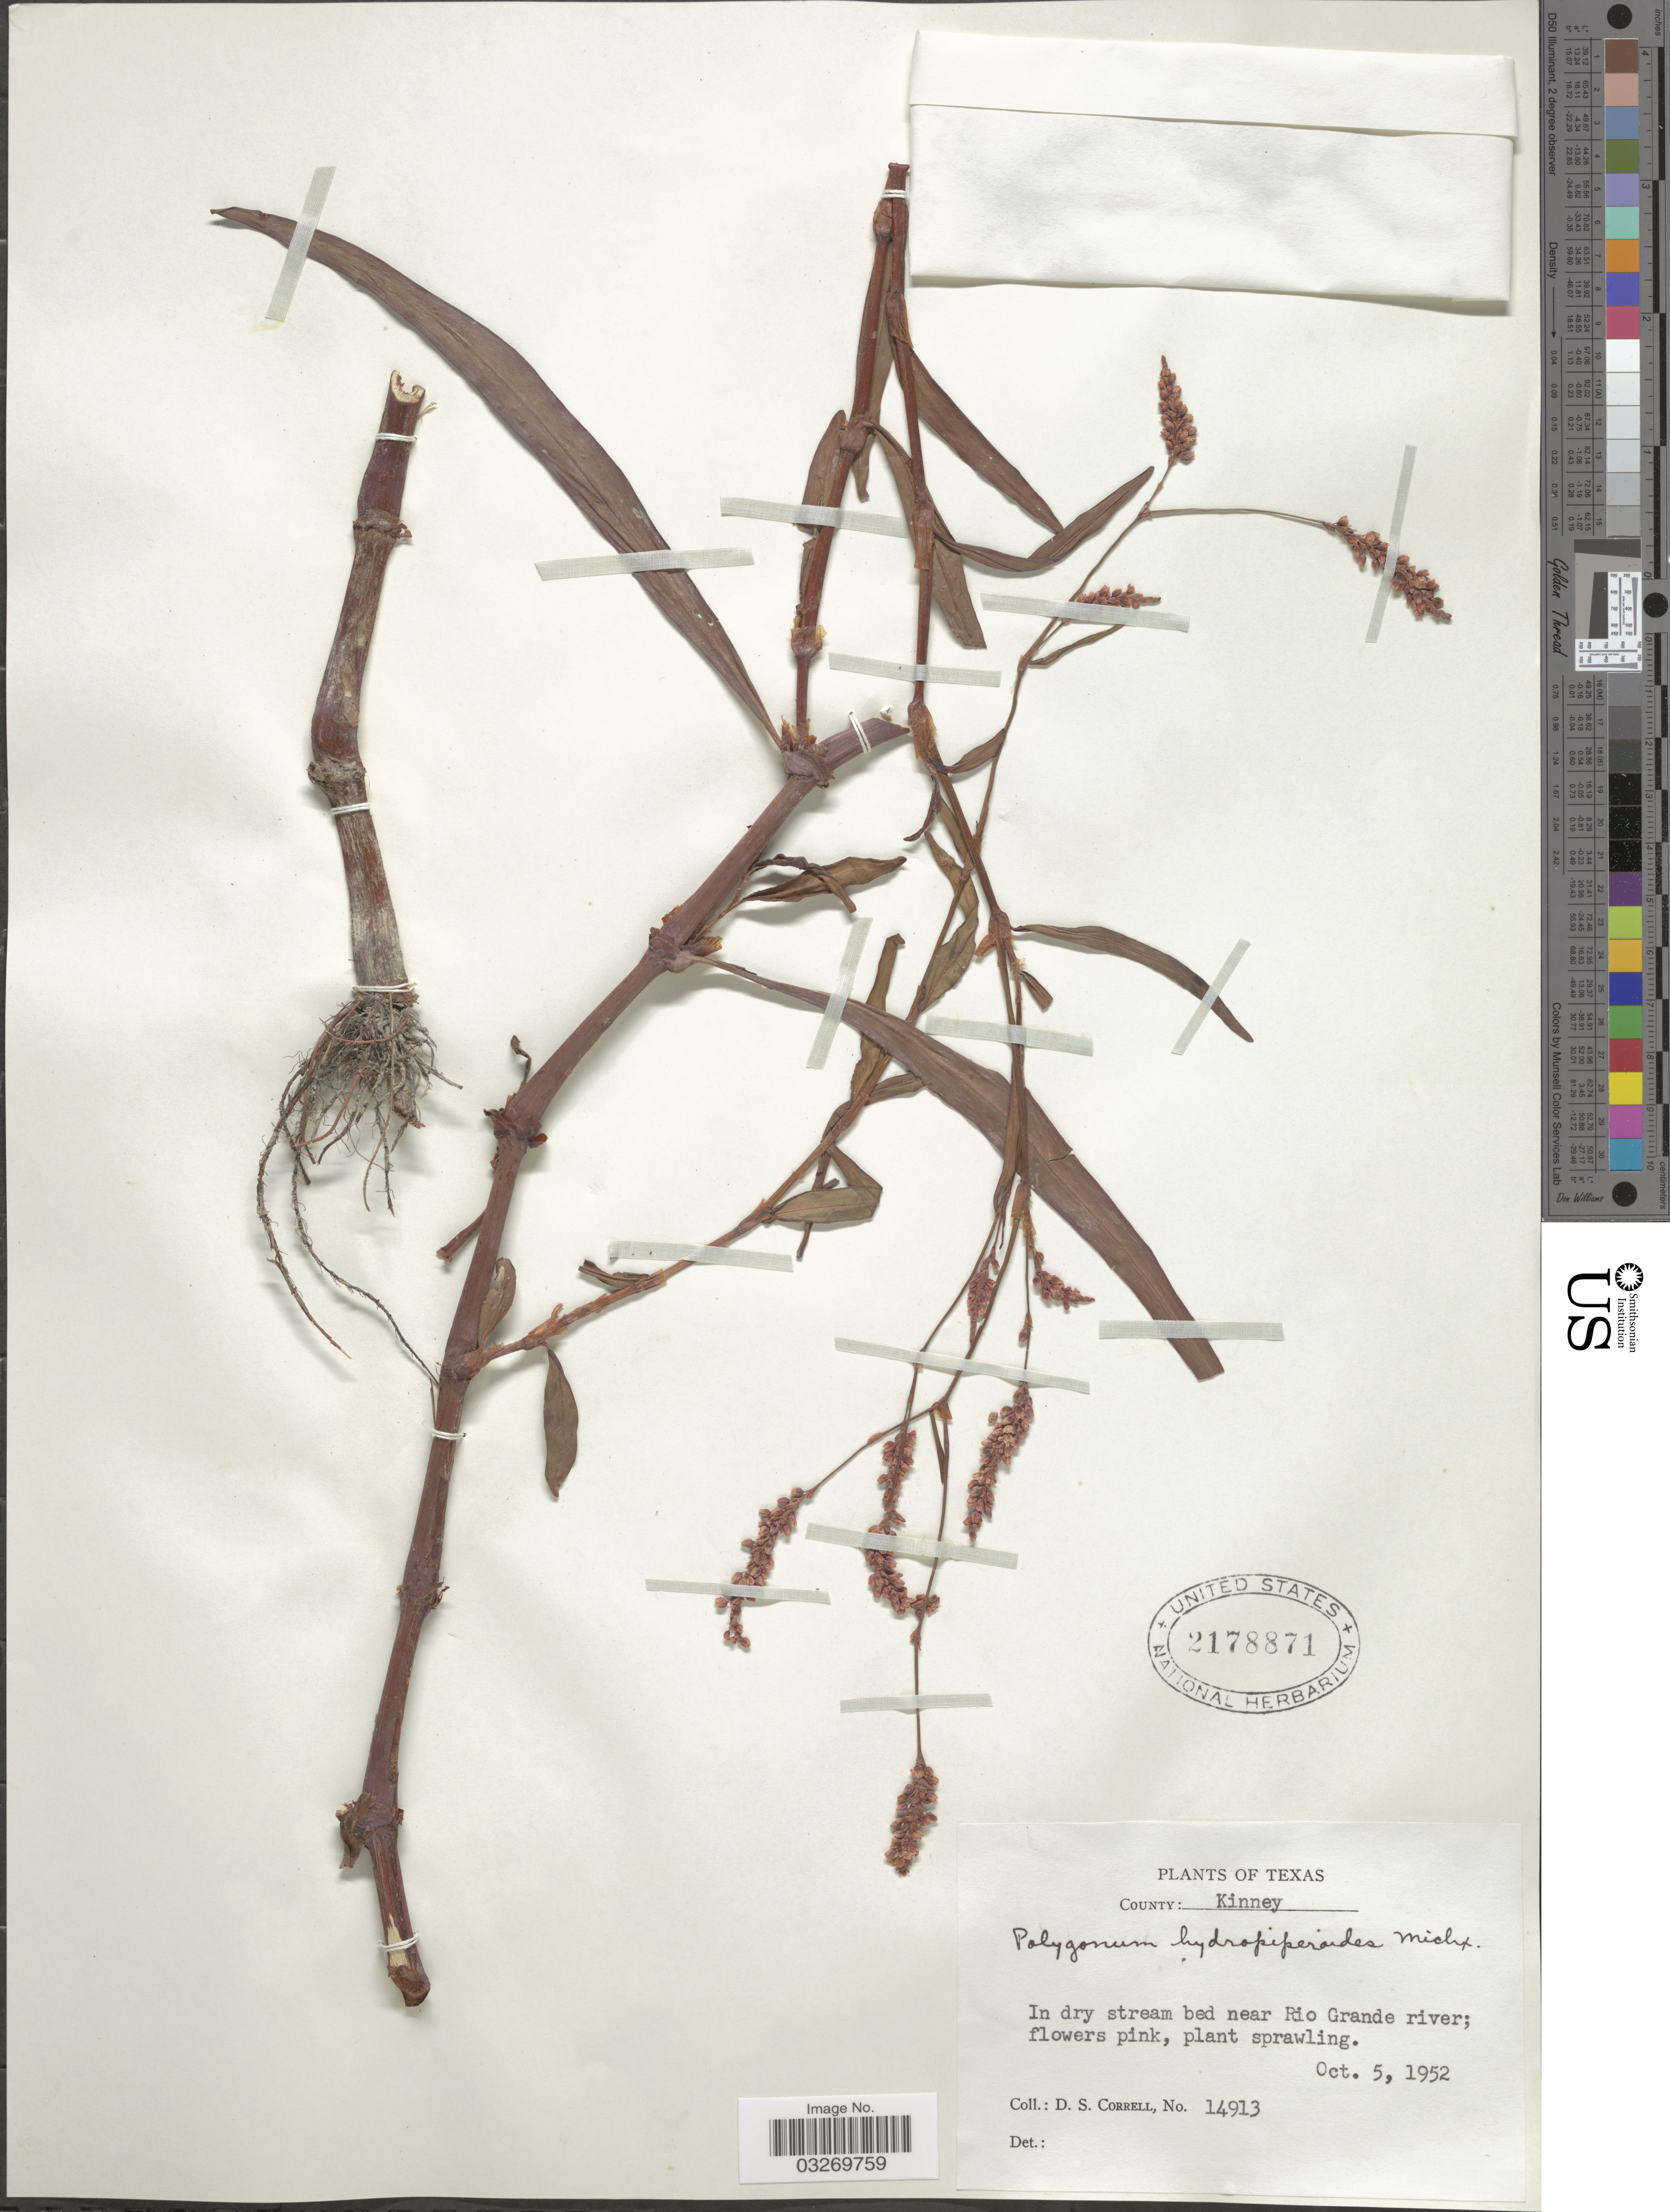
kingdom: Plantae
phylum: Tracheophyta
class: Magnoliopsida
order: Caryophyllales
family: Polygonaceae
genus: Persicaria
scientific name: Persicaria hydropiperoides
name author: (Michx.) Small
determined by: Atha, D. E.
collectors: D. S. Correll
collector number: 14913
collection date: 1952-10-05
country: United States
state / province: Texas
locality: County: Kinney. In dry stream bed near Rio Grande river.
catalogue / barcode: US 2178871